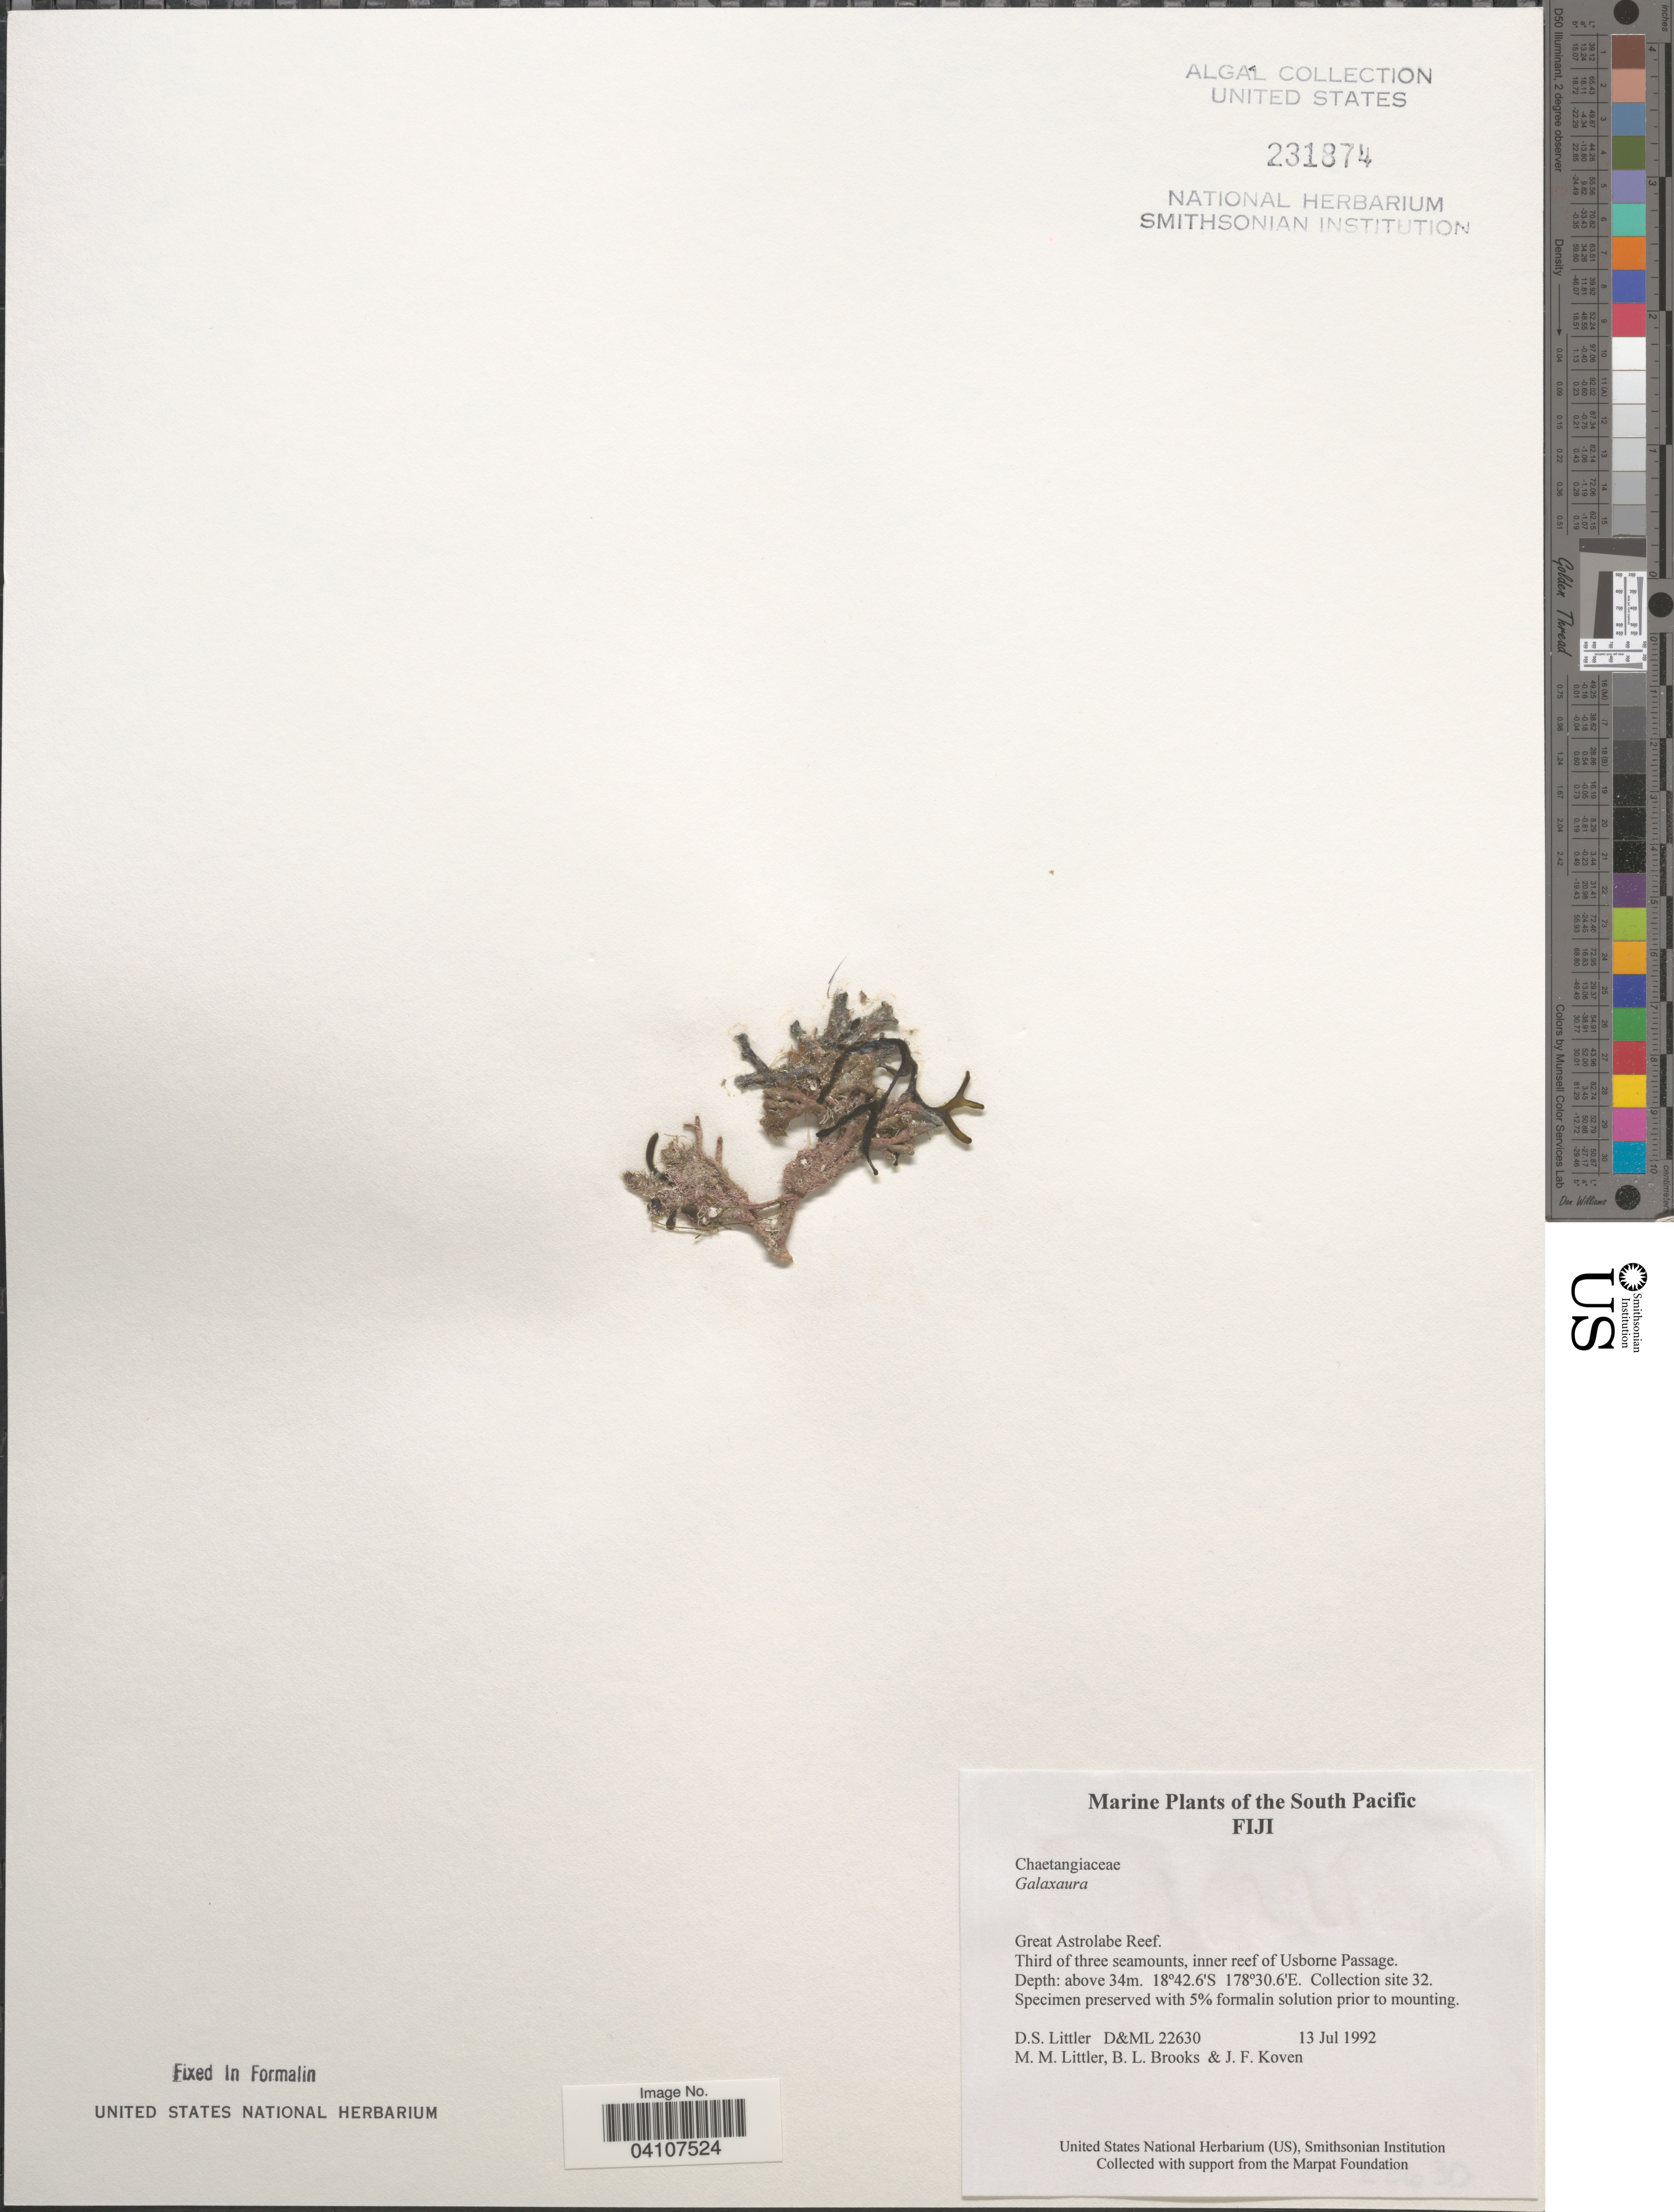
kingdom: Plantae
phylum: Rhodophyta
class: Florideophyceae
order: Nemaliales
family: Galaxauraceae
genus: Galaxaura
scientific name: Galaxaura sp.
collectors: D. S. Littler, B. Brooks & J. Koven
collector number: D&ML22630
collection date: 1992-07-13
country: Fiji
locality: South Pacific. Great Astrolabe Reef. Third of three seamounts, inner reef of Usborne Passage. Collection site 32.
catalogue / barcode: US 231874